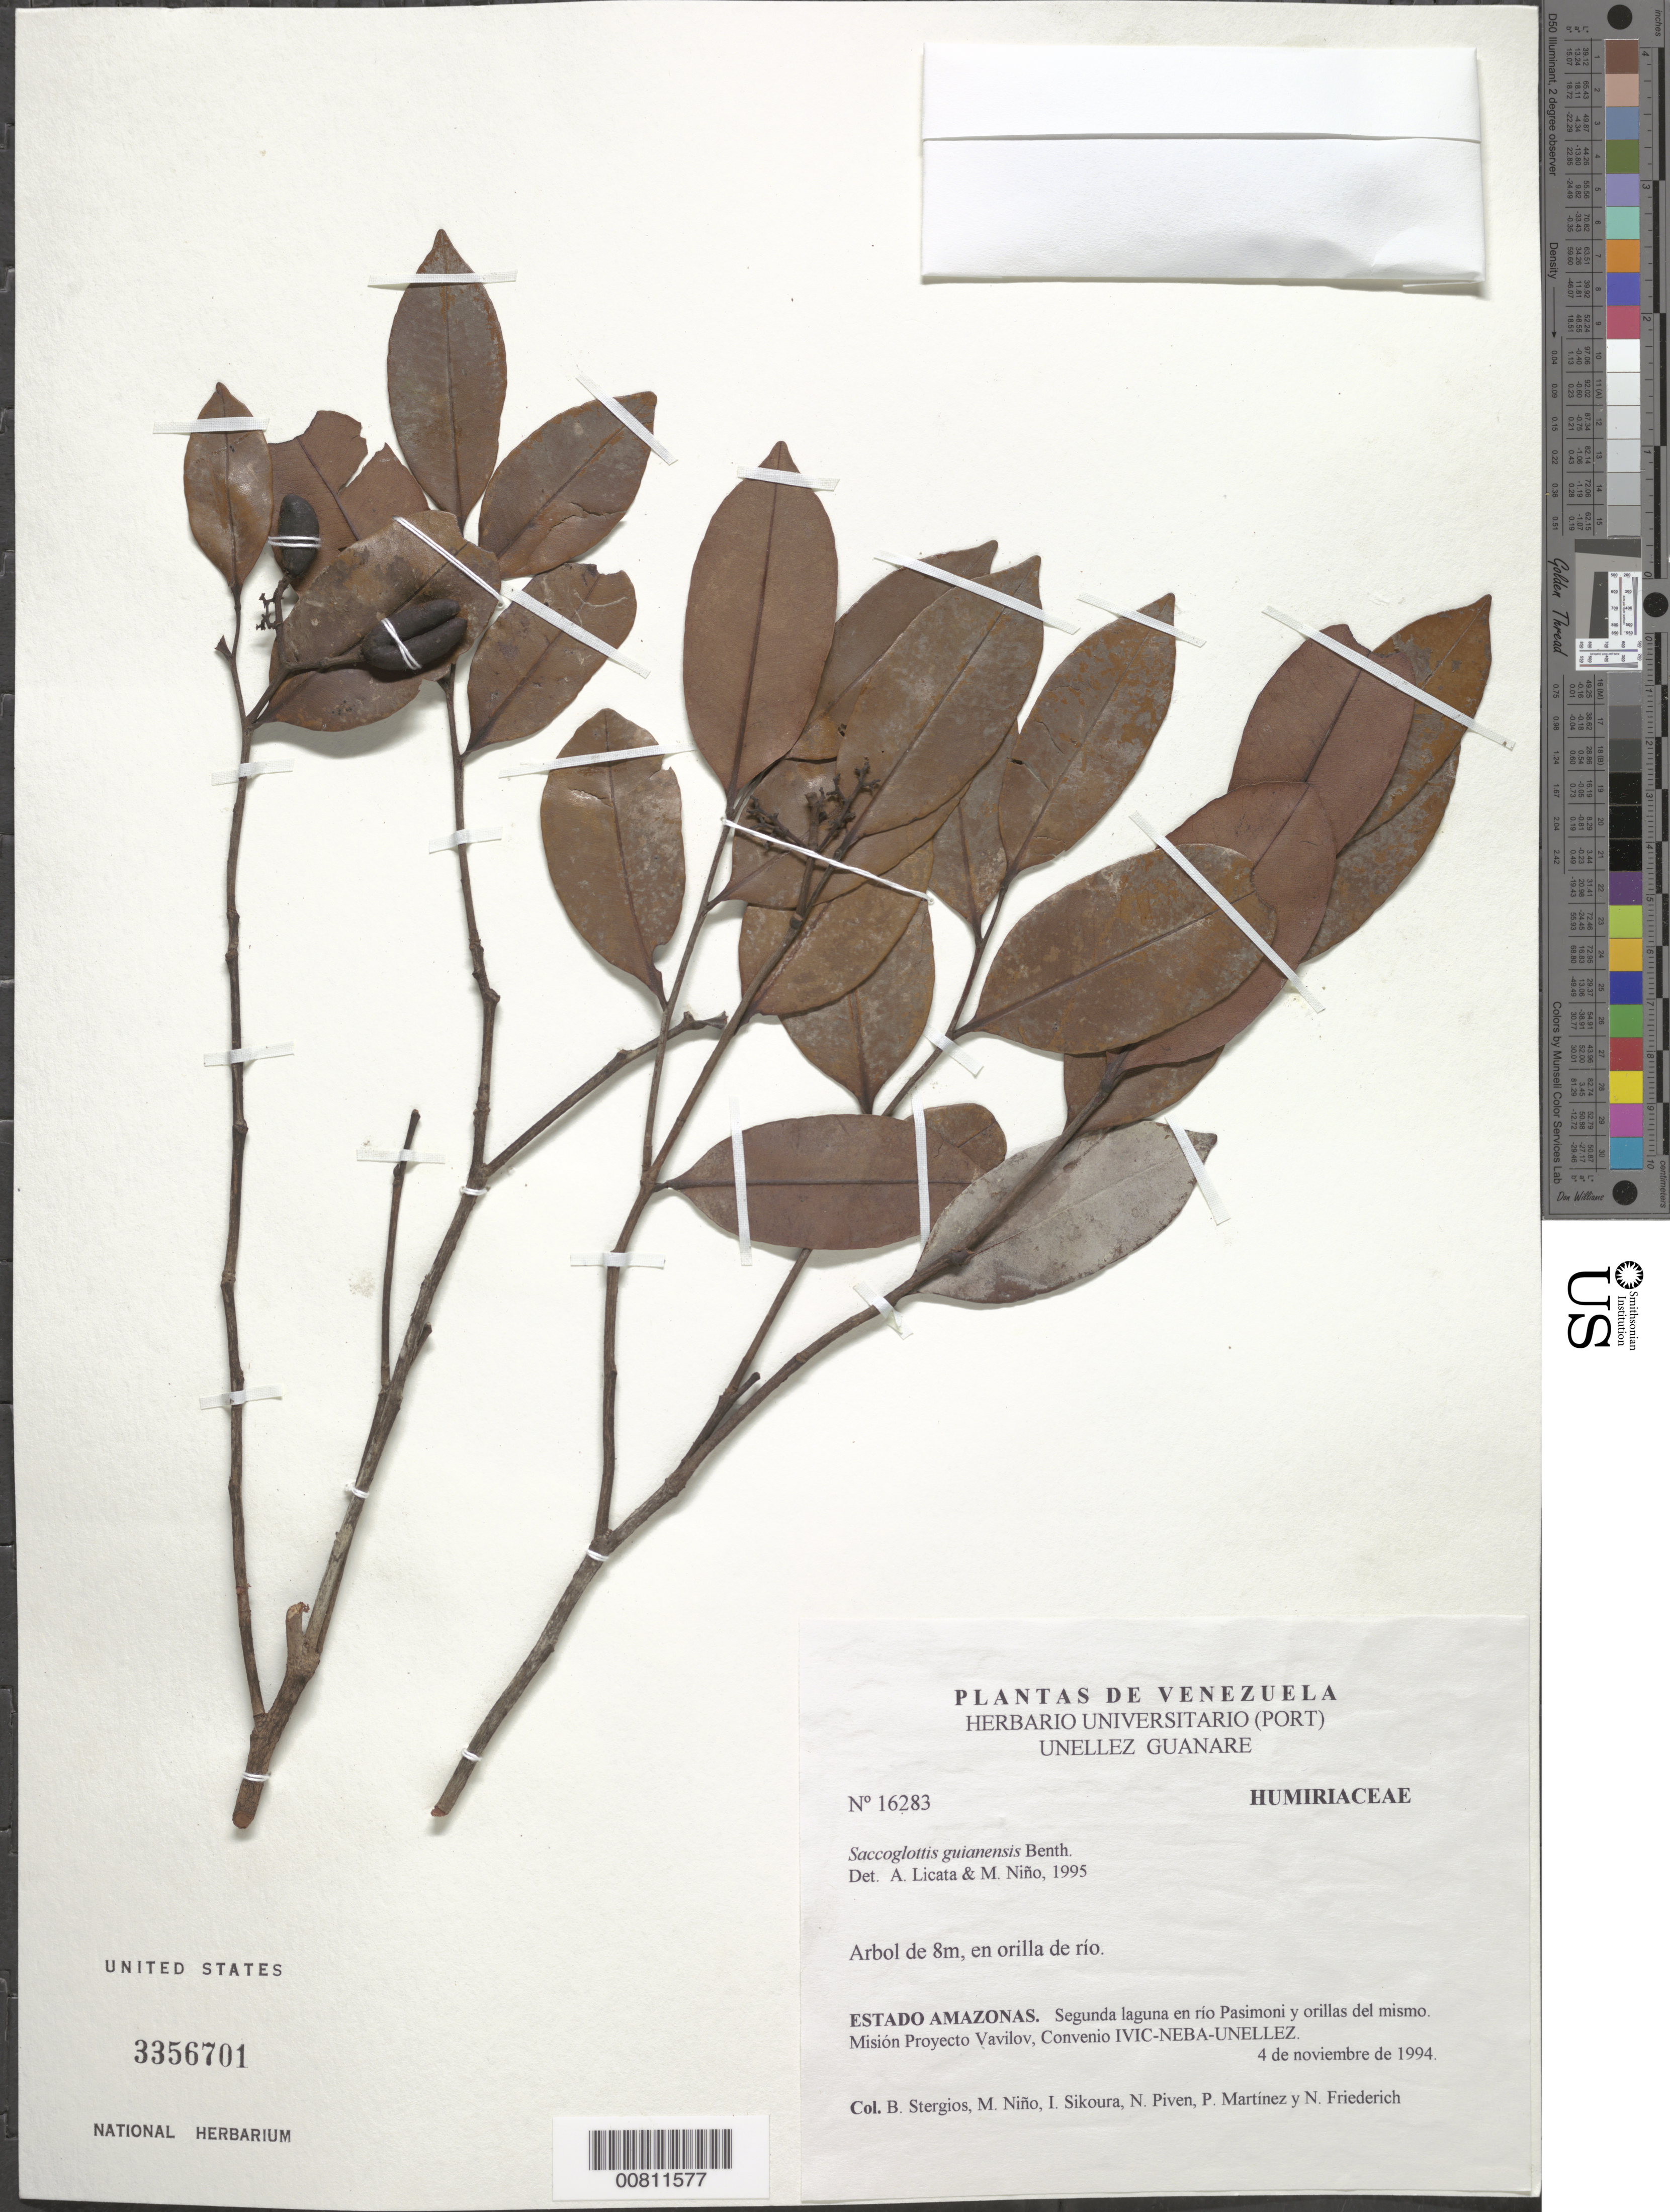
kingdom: Plantae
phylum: Tracheophyta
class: Magnoliopsida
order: Malpighiales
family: Humiriaceae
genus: Sacoglottis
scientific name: Sacoglottis guianensis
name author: Benth.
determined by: Licata, A.; Niño, S. M.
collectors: B. G. Stergios, S. M. Niño, I. Sikoura, N. Piven, P. Martinez & N. Friederich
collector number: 16283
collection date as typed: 4-Nov-94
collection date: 1994-11-04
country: Venezuela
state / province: Amazonas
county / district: Río Negro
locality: Río Pasimoni, Misión Proyecto Vavilov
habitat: Orilla del río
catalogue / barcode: US 3356701